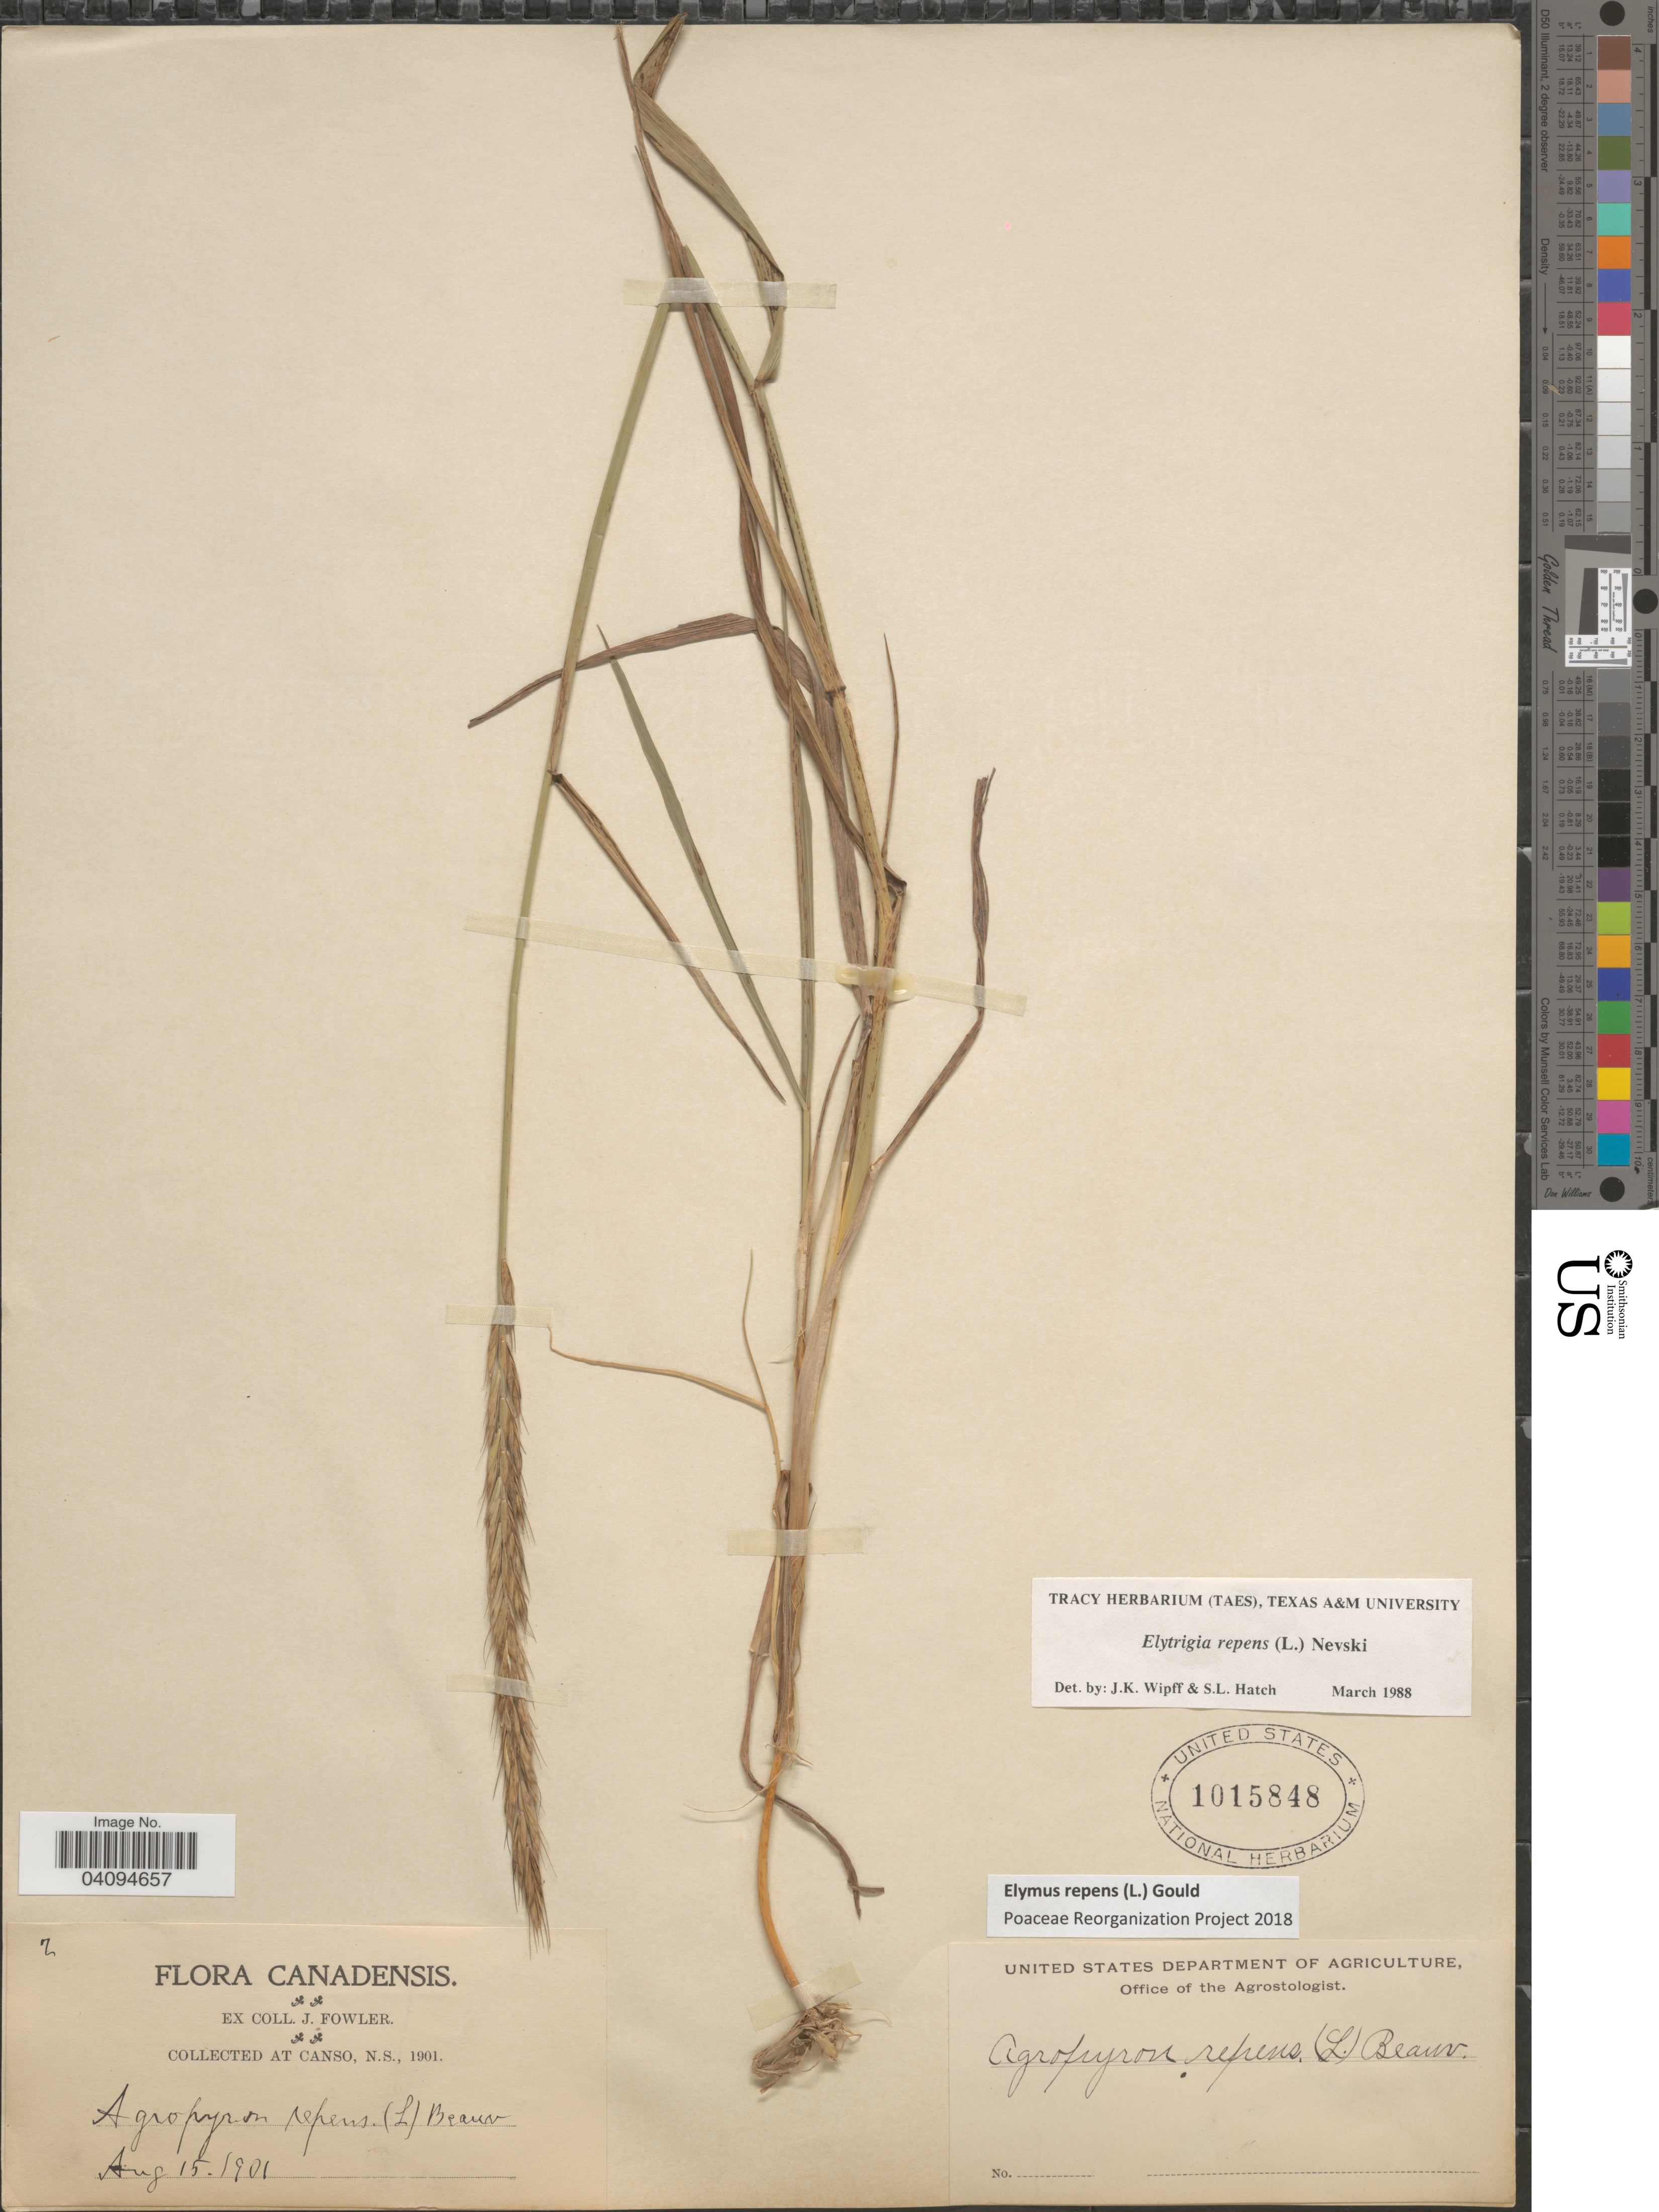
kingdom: Plantae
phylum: Tracheophyta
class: Liliopsida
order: Poales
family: Poaceae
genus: Elymus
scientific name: Elymus repens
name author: (L.) Gould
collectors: J. Fowler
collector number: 2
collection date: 1901-08-15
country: Canada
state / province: Nova Scotia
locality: At Canso.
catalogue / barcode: US 1015848